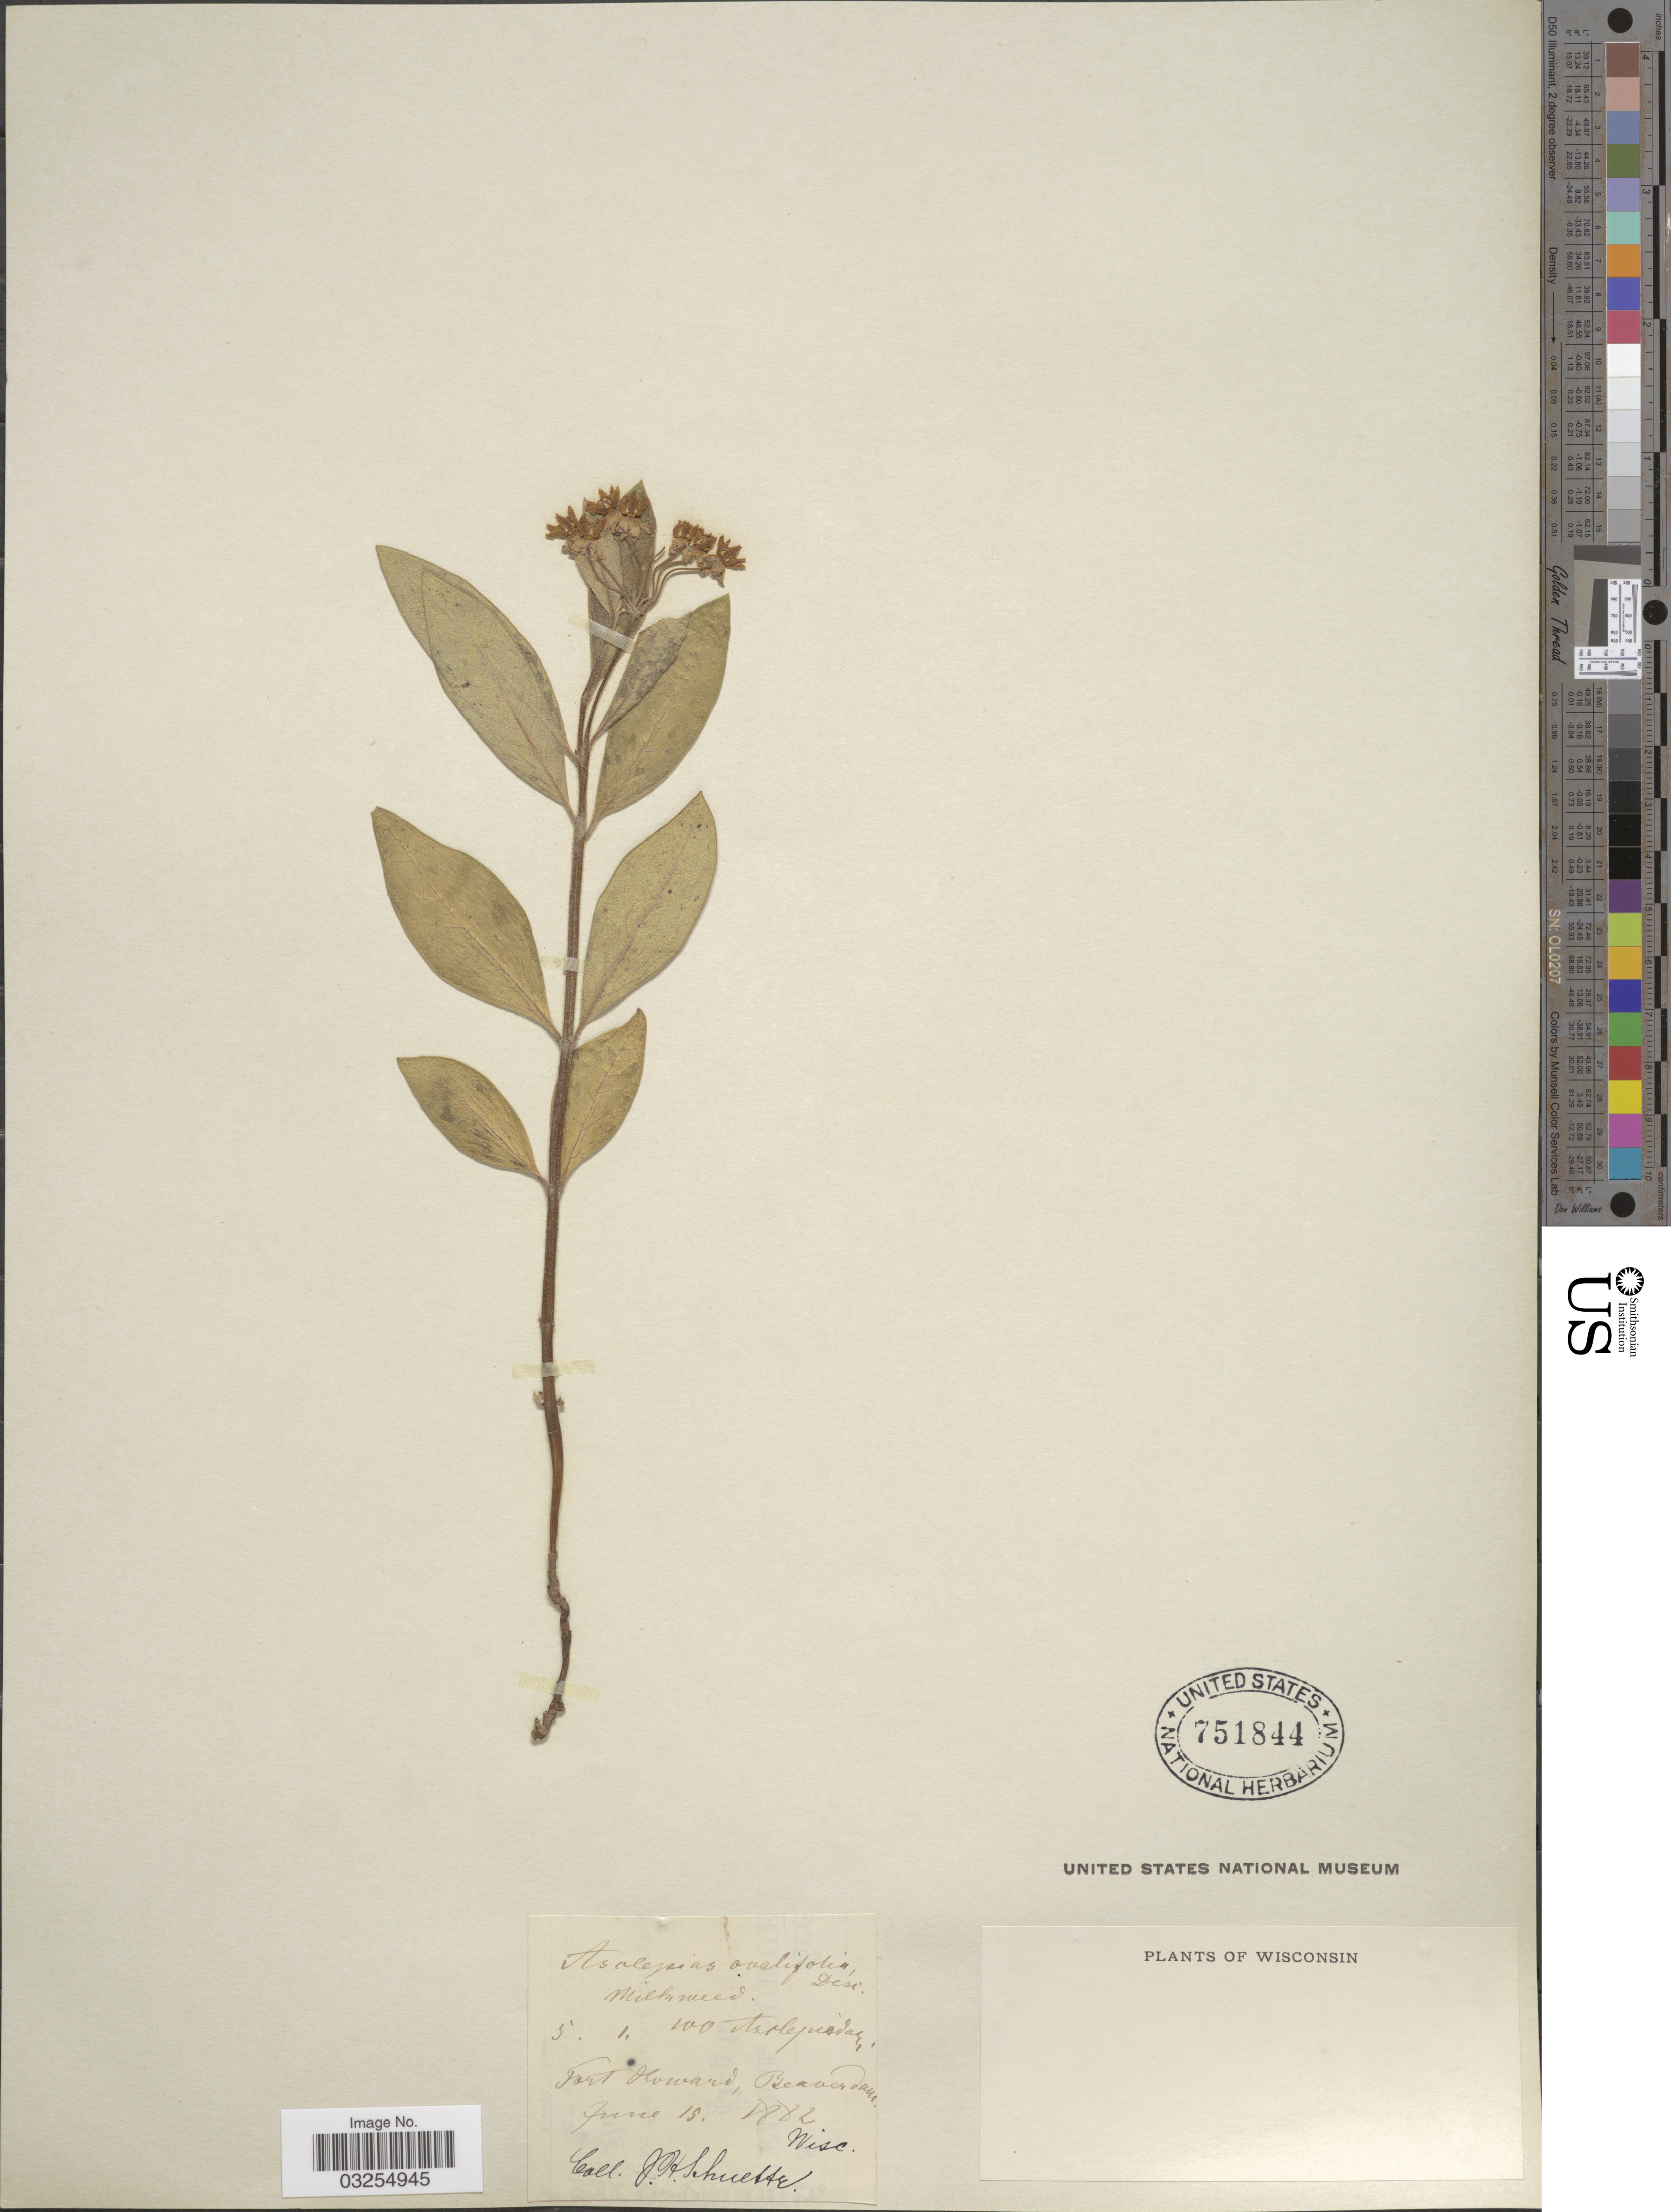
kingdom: Plantae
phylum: Tracheophyta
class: Magnoliopsida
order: Gentianales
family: Apocynaceae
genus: Asclepias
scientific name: Asclepias ovalifolia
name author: Decne.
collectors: J. H. Schuette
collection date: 1882-06-15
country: United States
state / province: Wisconsin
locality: Fort Howard, Beaverdam.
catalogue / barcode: US 751844